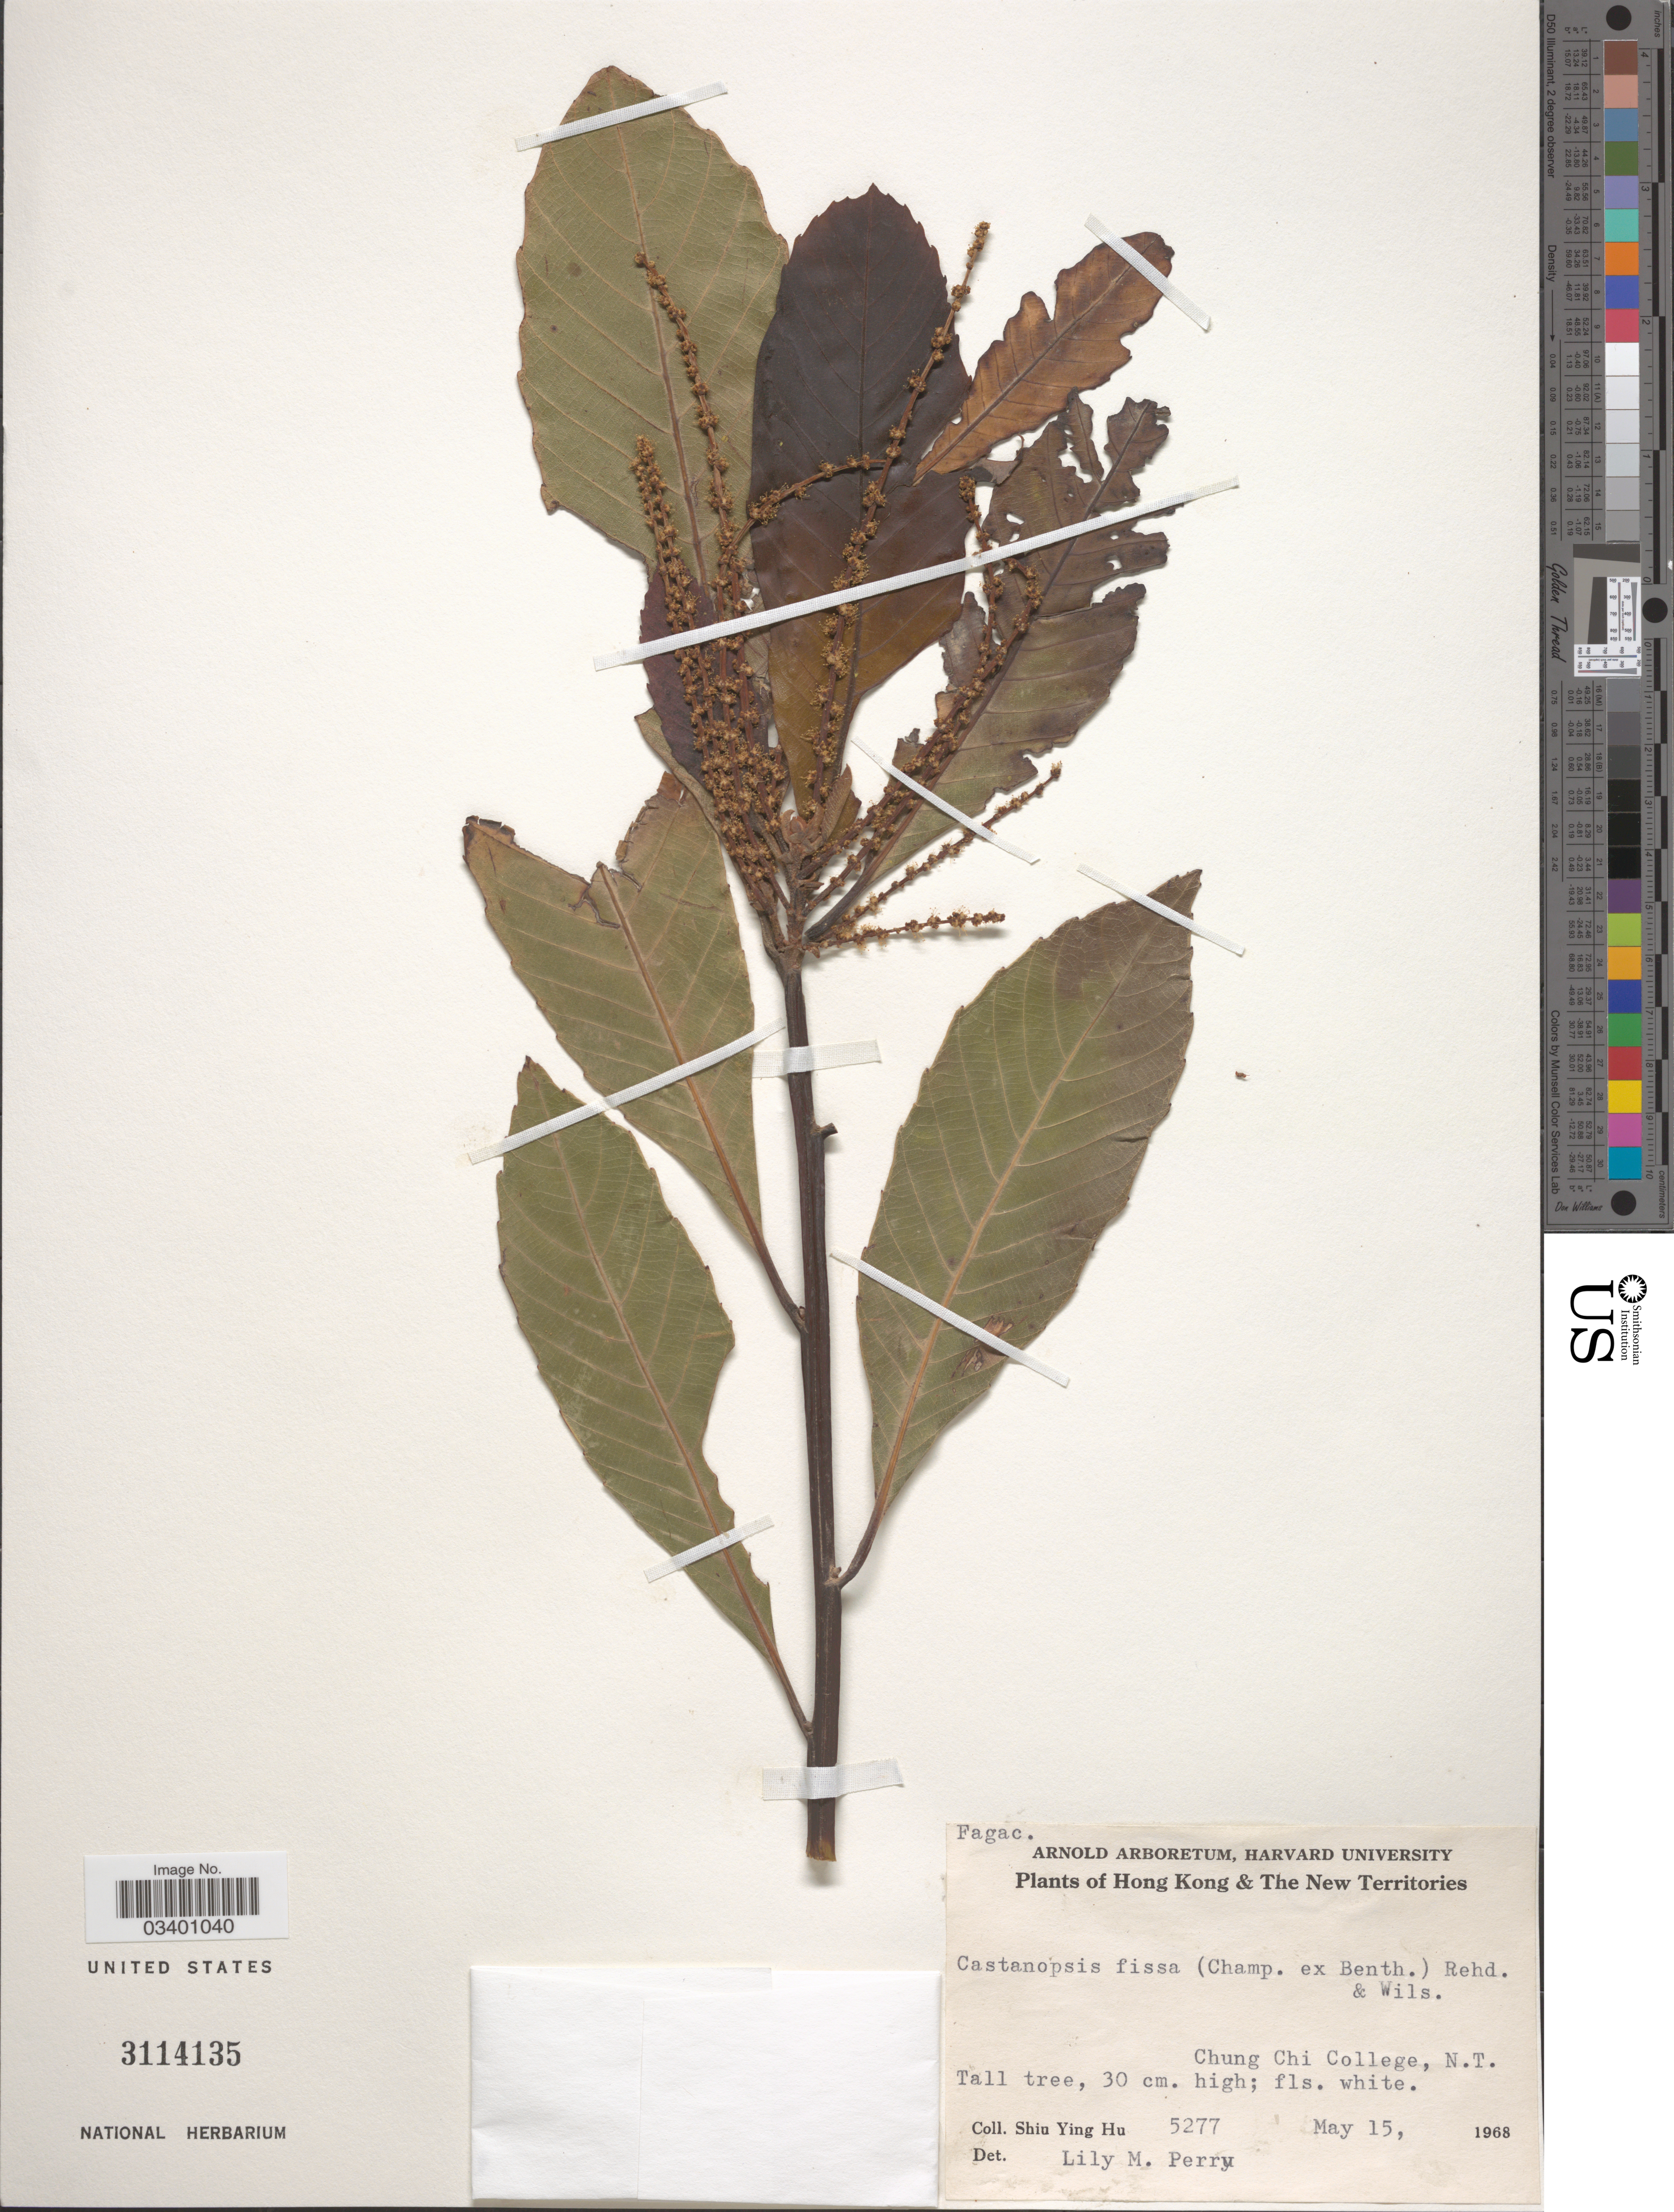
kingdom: Plantae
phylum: Tracheophyta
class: Magnoliopsida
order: Fagales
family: Fagaceae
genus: Castanopsis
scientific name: Castanopsis fissa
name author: (Champ. ex Benth.) Rehder & E.H. Wilson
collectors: S. Y. Hu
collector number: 5277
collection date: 1968-05-15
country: China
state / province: Hong Kong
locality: The New Territories, Chung Chi College, N.T.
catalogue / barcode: US 3114135